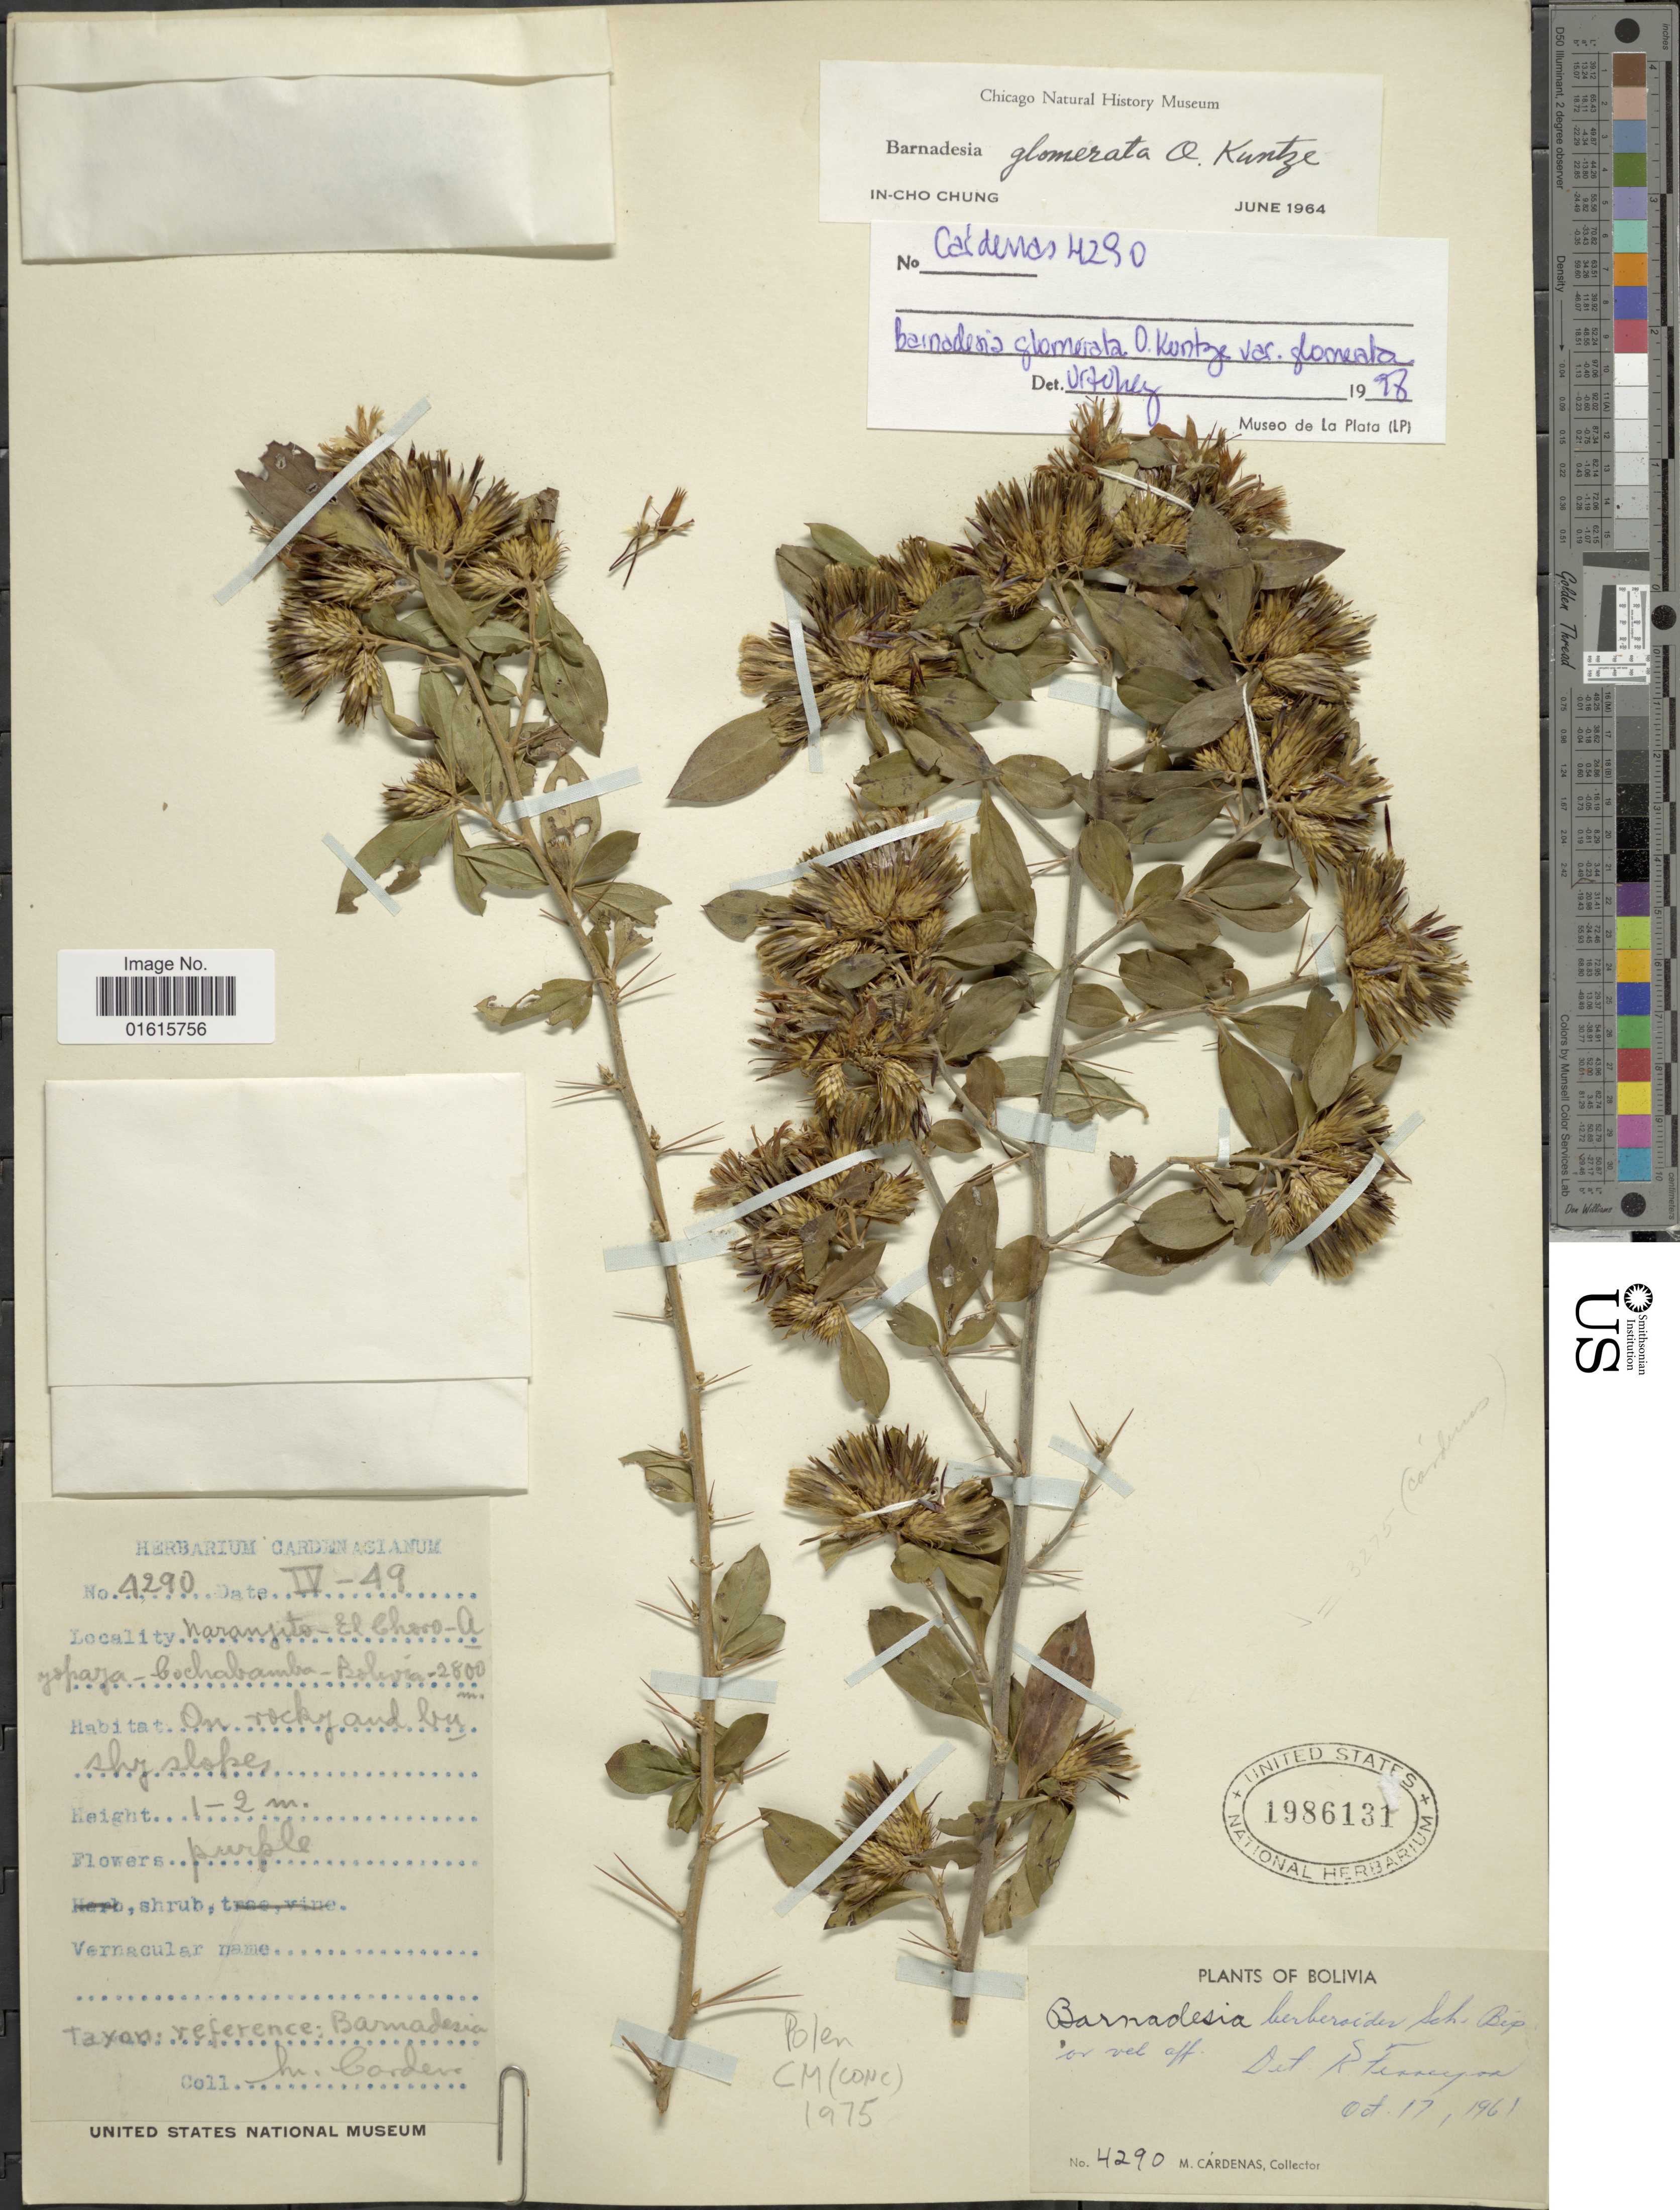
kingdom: Plantae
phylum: Tracheophyta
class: Magnoliopsida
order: Asterales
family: Asteraceae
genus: Barnadesia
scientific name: Barnadesia glomerata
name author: Kuntze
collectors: M. Cárdenas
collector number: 4290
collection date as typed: Transcribed d/m/y: /4/49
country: Bolivia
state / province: Cochabamba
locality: Maranjito - El Choco - Azopaza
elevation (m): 2800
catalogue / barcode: US 1986131